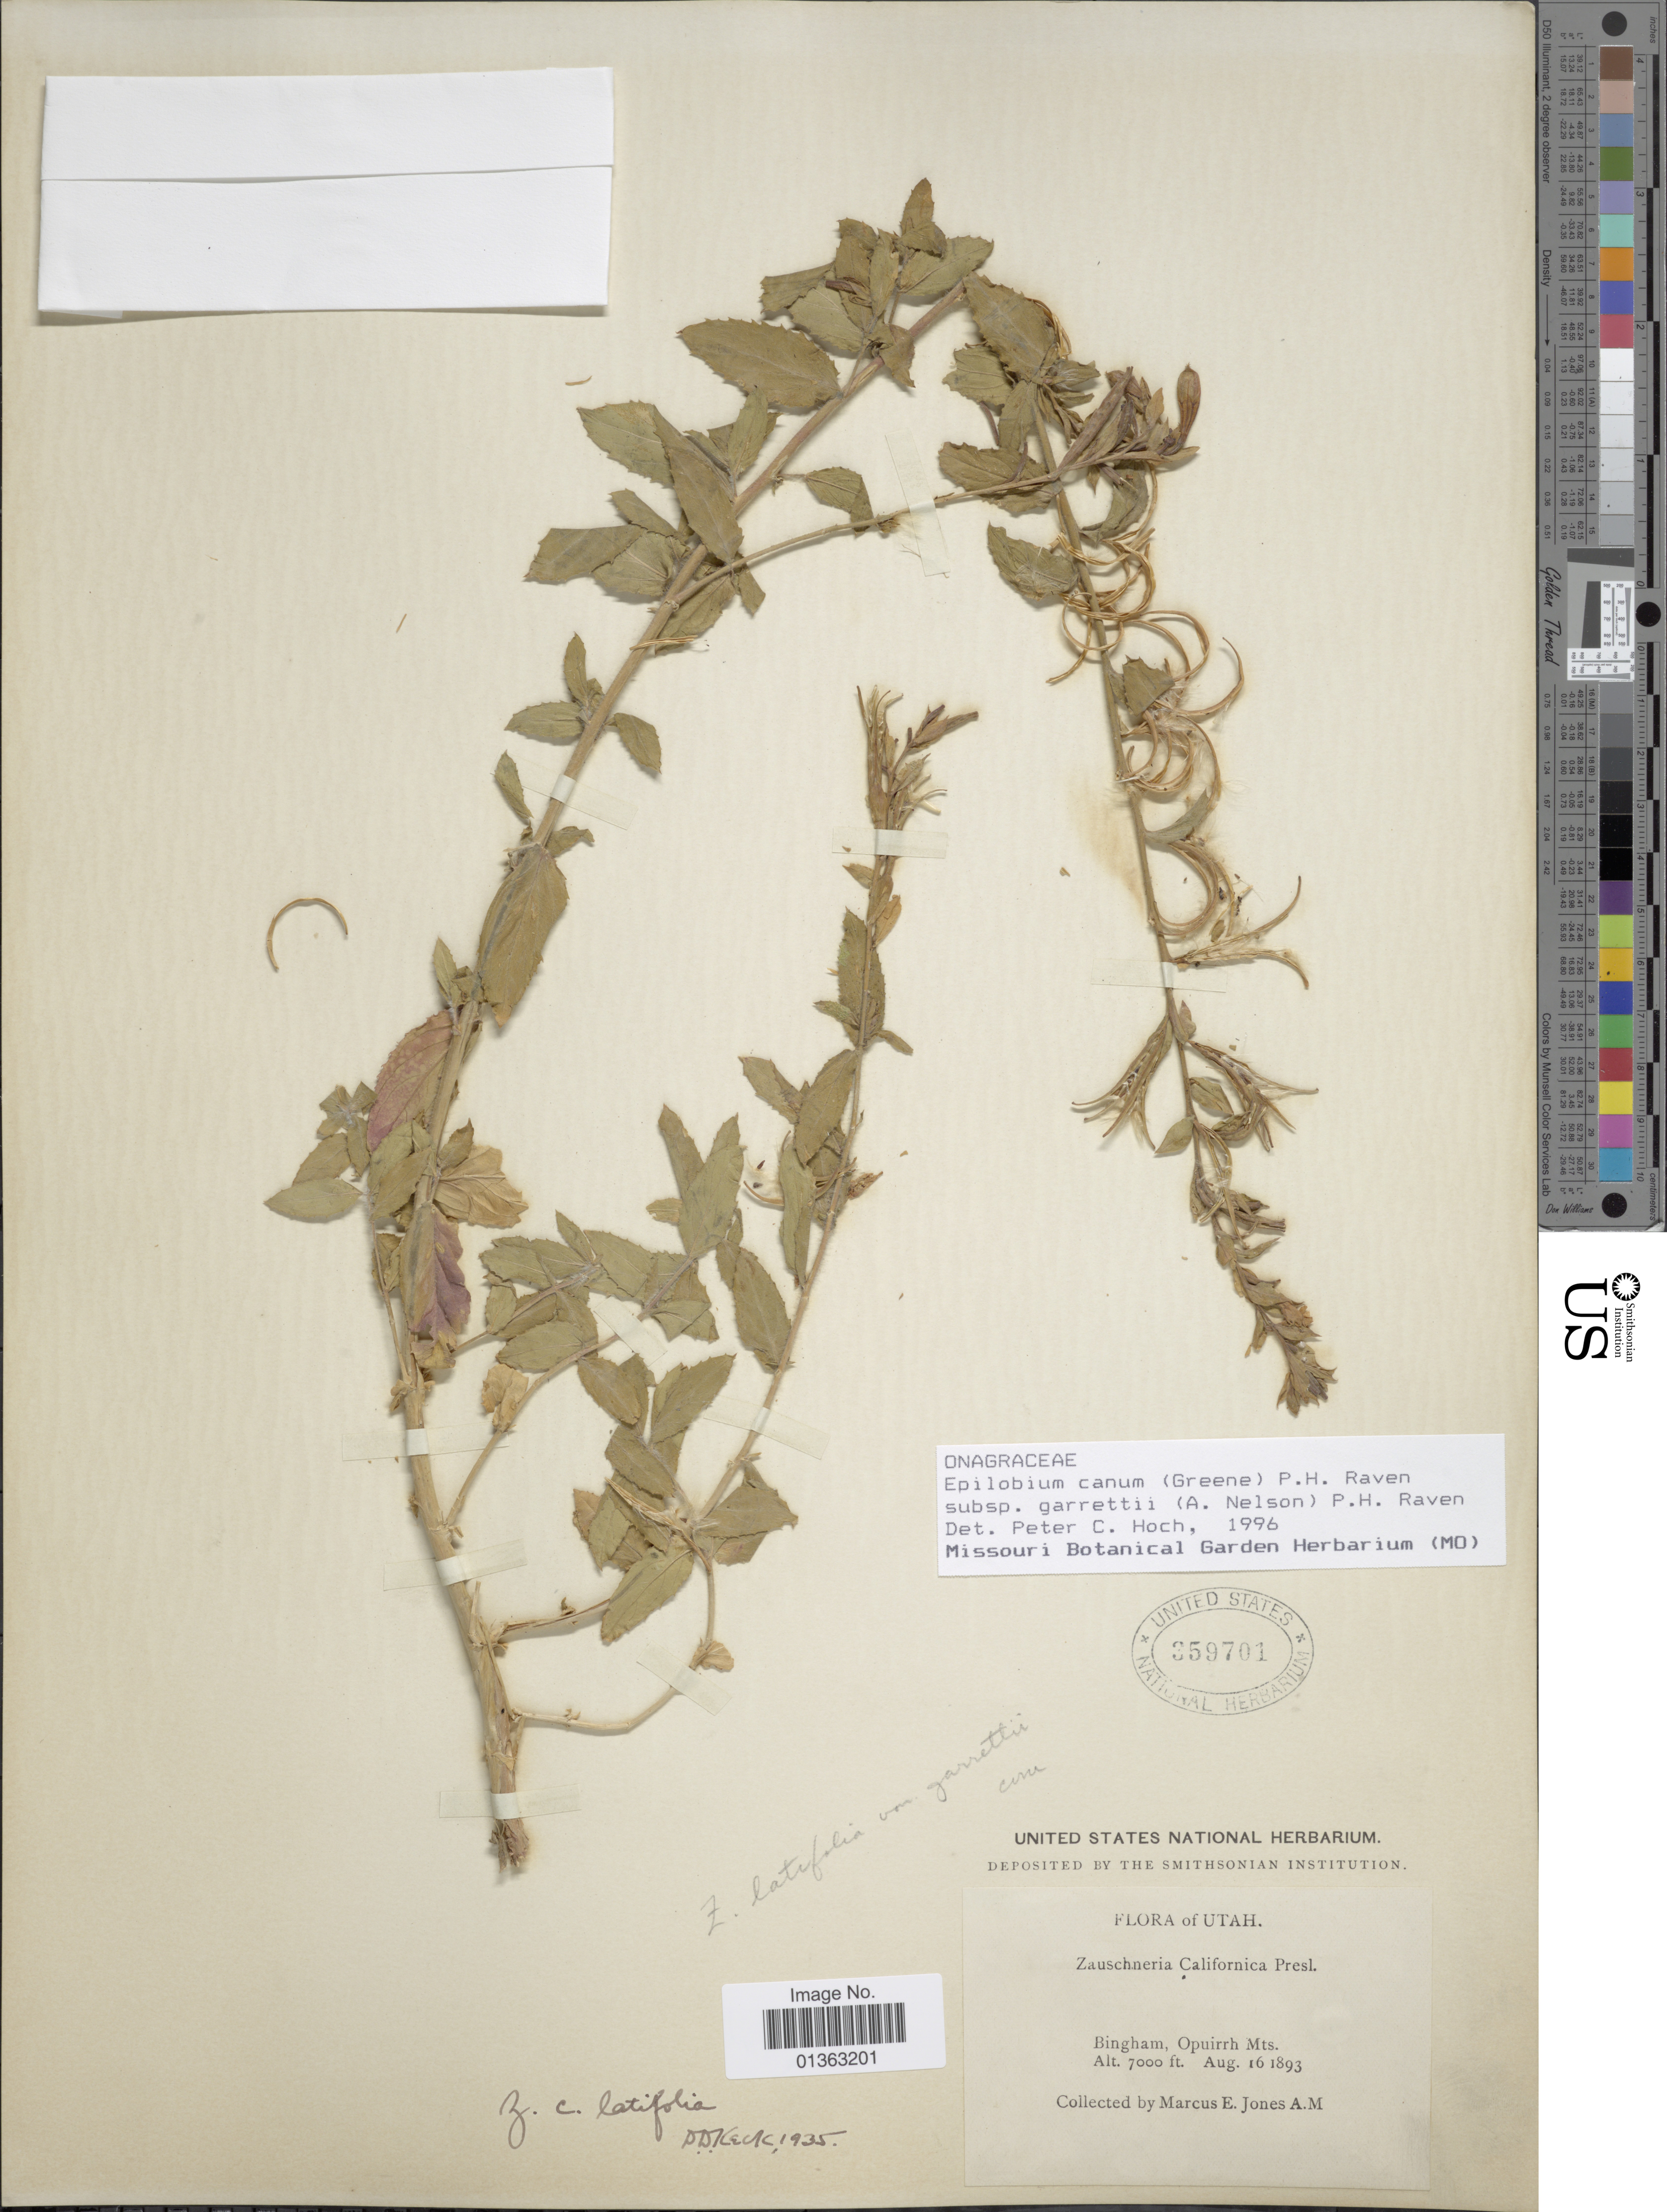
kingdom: Plantae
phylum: Tracheophyta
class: Magnoliopsida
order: Myrtales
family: Onagraceae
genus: Epilobium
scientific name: Epilobium canum subsp. garrettii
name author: (A. Nelson) P.H. Raven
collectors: M. E. Jones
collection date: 1893-08-16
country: United States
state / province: Utah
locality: Bingham, Opuirrh Mts.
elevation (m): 2134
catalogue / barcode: US 359701